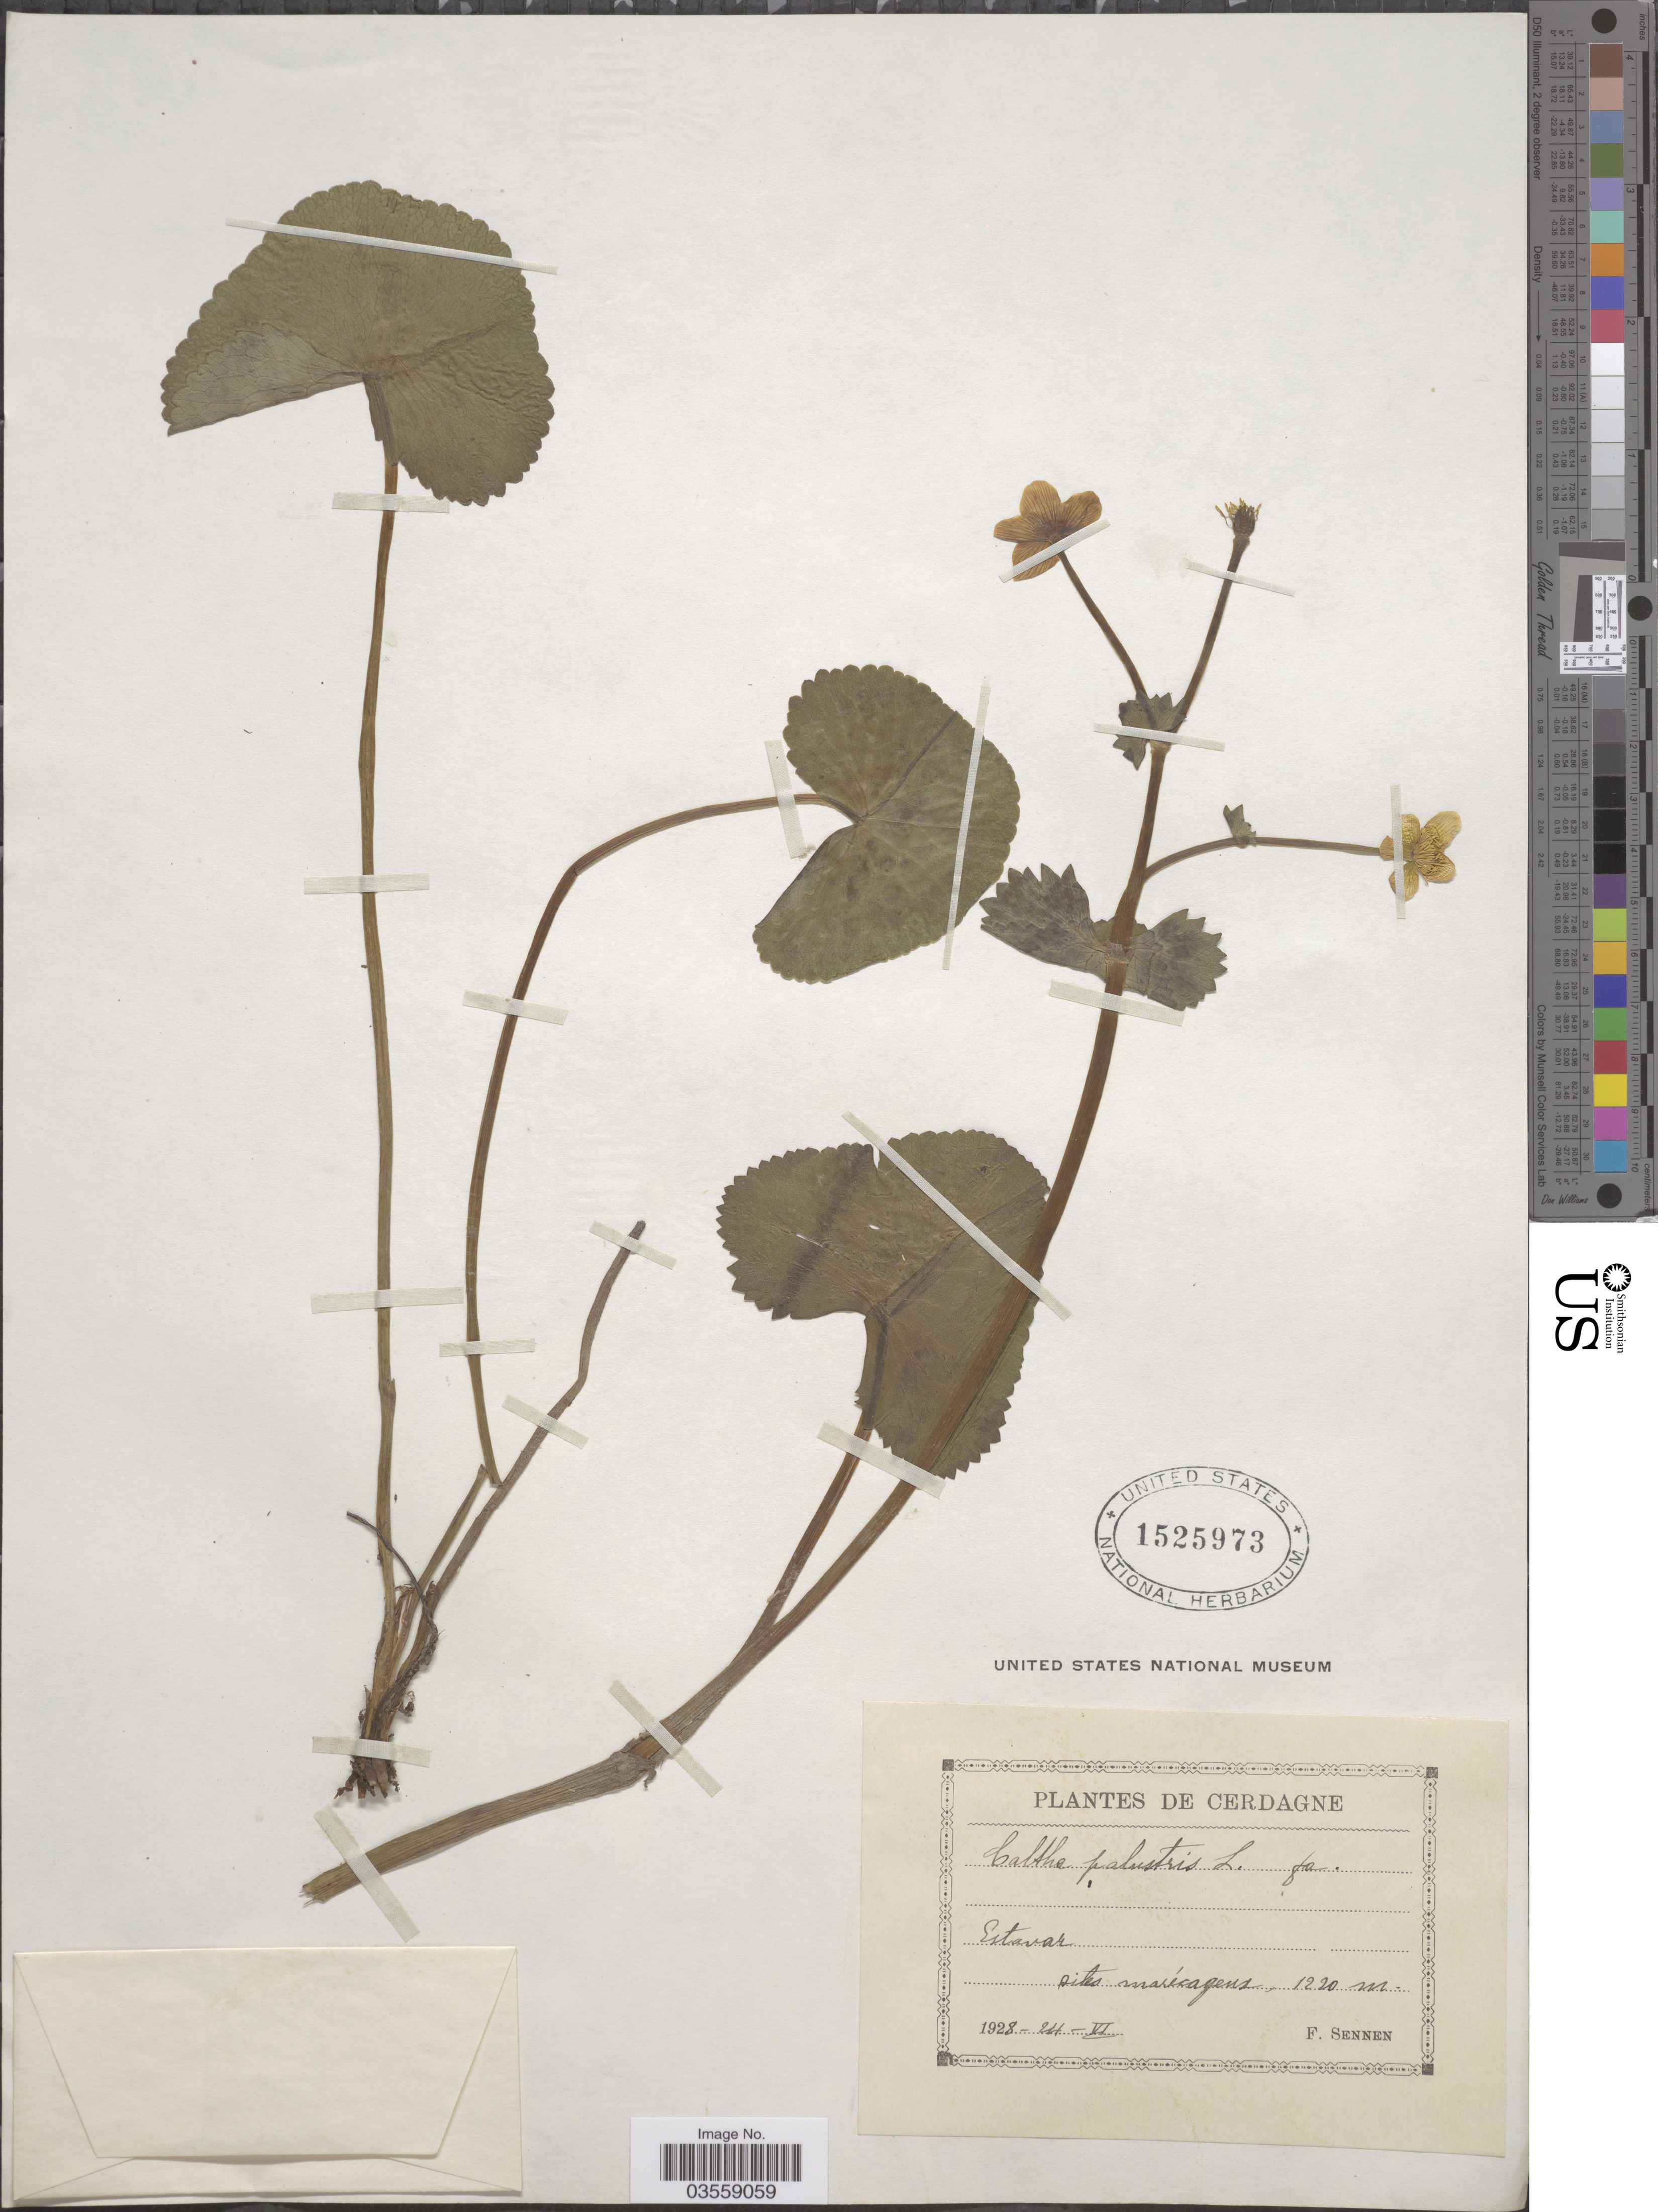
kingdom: Plantae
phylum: Tracheophyta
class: Magnoliopsida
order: Ranunculales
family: Ranunculaceae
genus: Caltha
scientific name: Caltha palustris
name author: L.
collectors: E. Sennen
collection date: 1928-06-24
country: Spain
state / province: Islas Baleares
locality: Cerdagne. Estavar.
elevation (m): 1220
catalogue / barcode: US 1525973